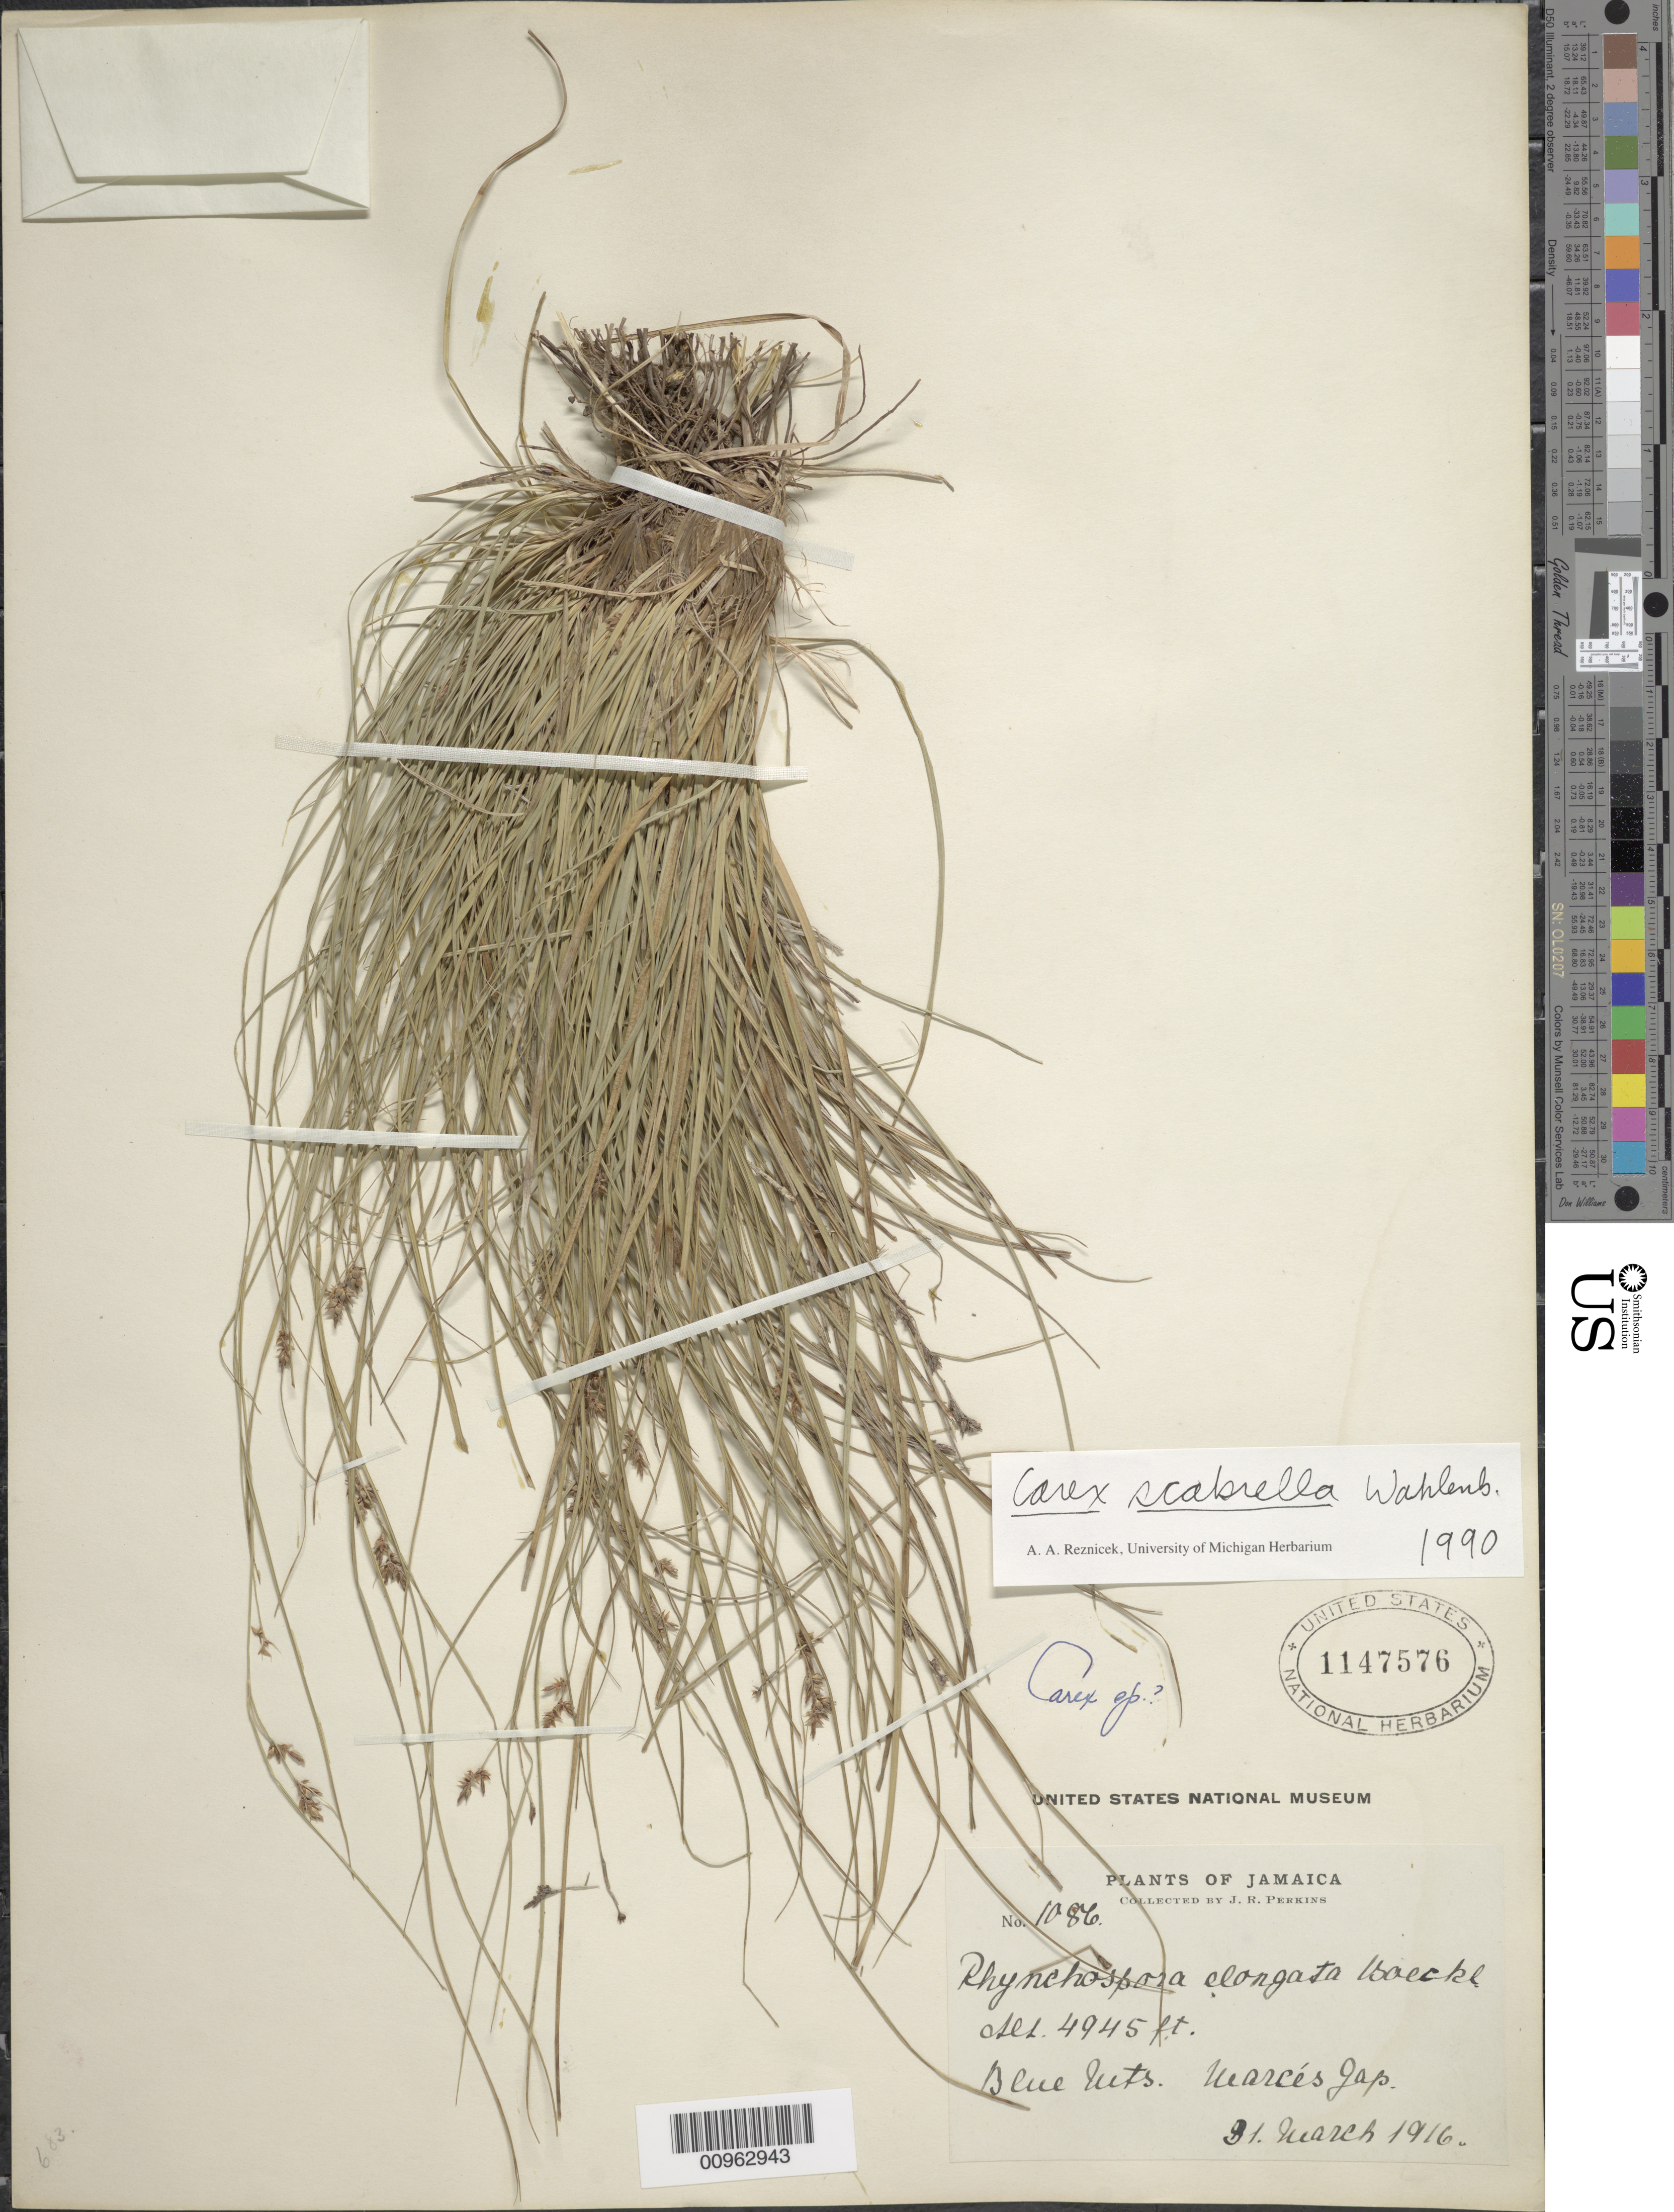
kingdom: Plantae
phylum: Tracheophyta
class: Liliopsida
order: Poales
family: Cyperaceae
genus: Carex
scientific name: Carex scabrella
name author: Wahlenb.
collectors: J. R. Perkins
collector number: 1086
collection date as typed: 31 Mar 1916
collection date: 1916-03-31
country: Jamaica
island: Jamaica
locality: Blue Mountains, Marce's Gap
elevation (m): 1507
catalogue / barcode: US 1147576